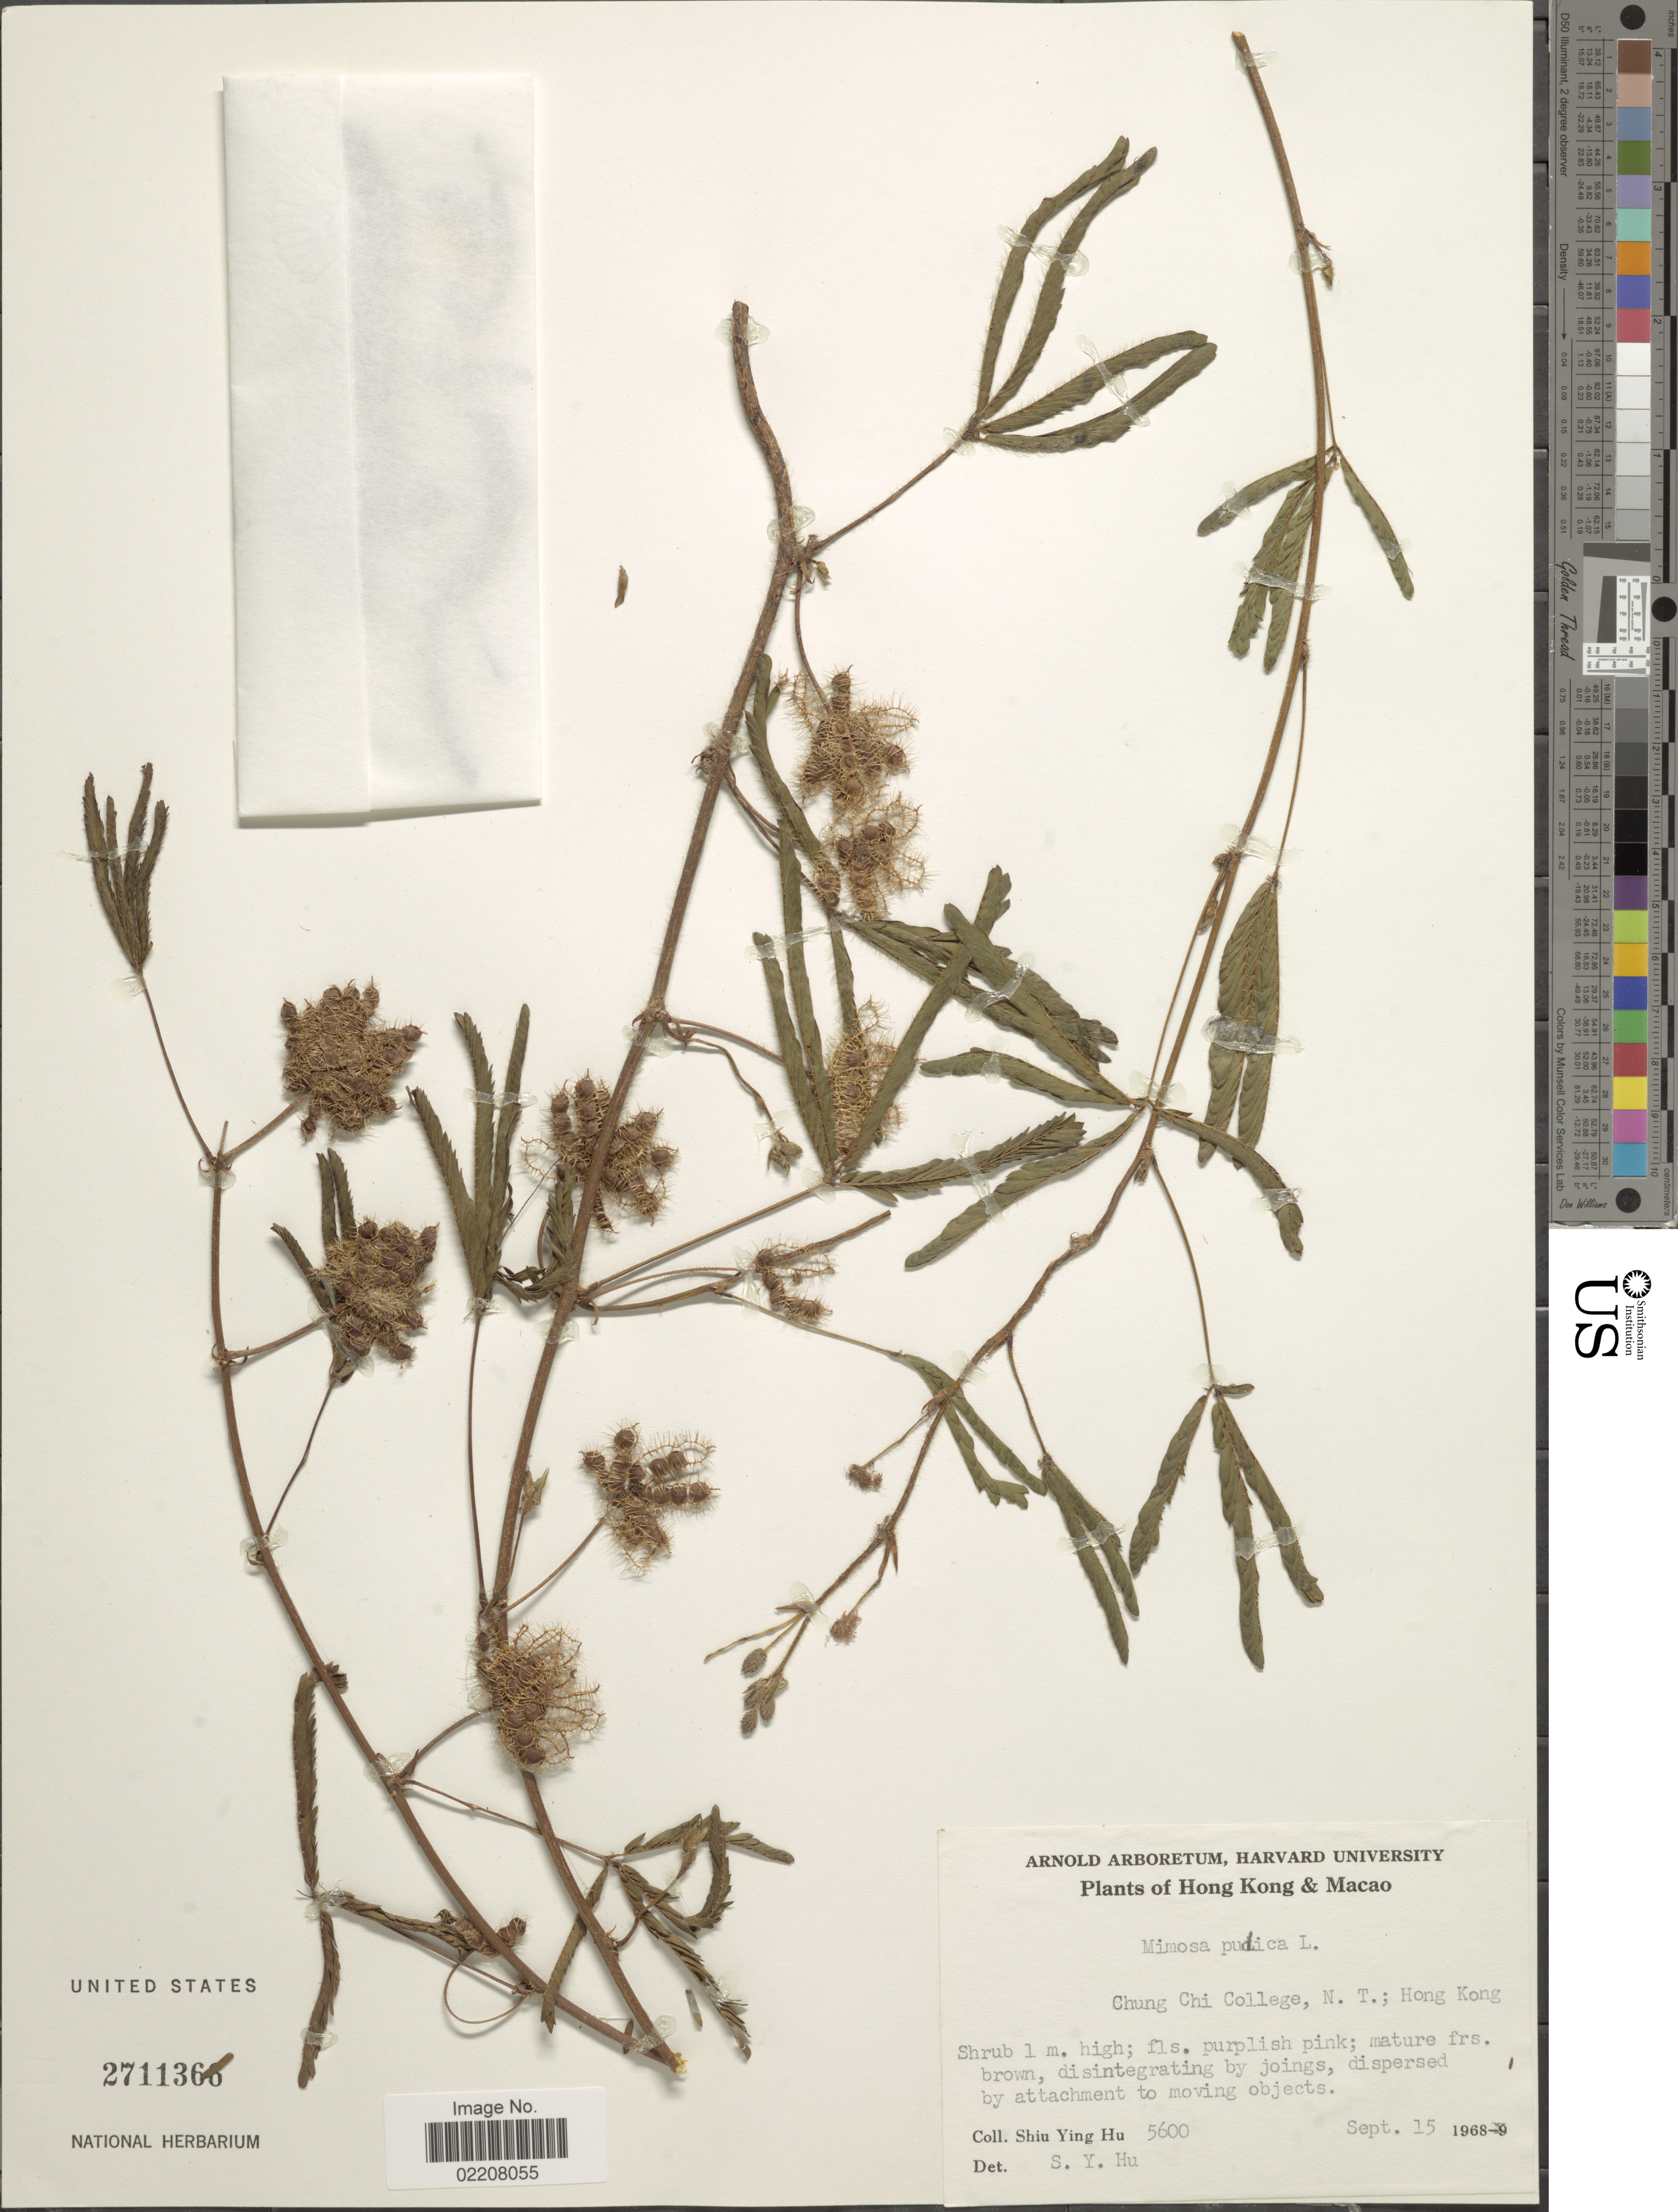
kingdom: Plantae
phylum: Tracheophyta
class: Magnoliopsida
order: Fabales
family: Fabaceae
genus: Mimosa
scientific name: Mimosa pudica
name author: L.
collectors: S. Y. Hu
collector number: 5600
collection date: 1968-09-15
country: China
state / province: Hong Kong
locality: Chung Chi College, N. T.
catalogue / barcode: US 2711366